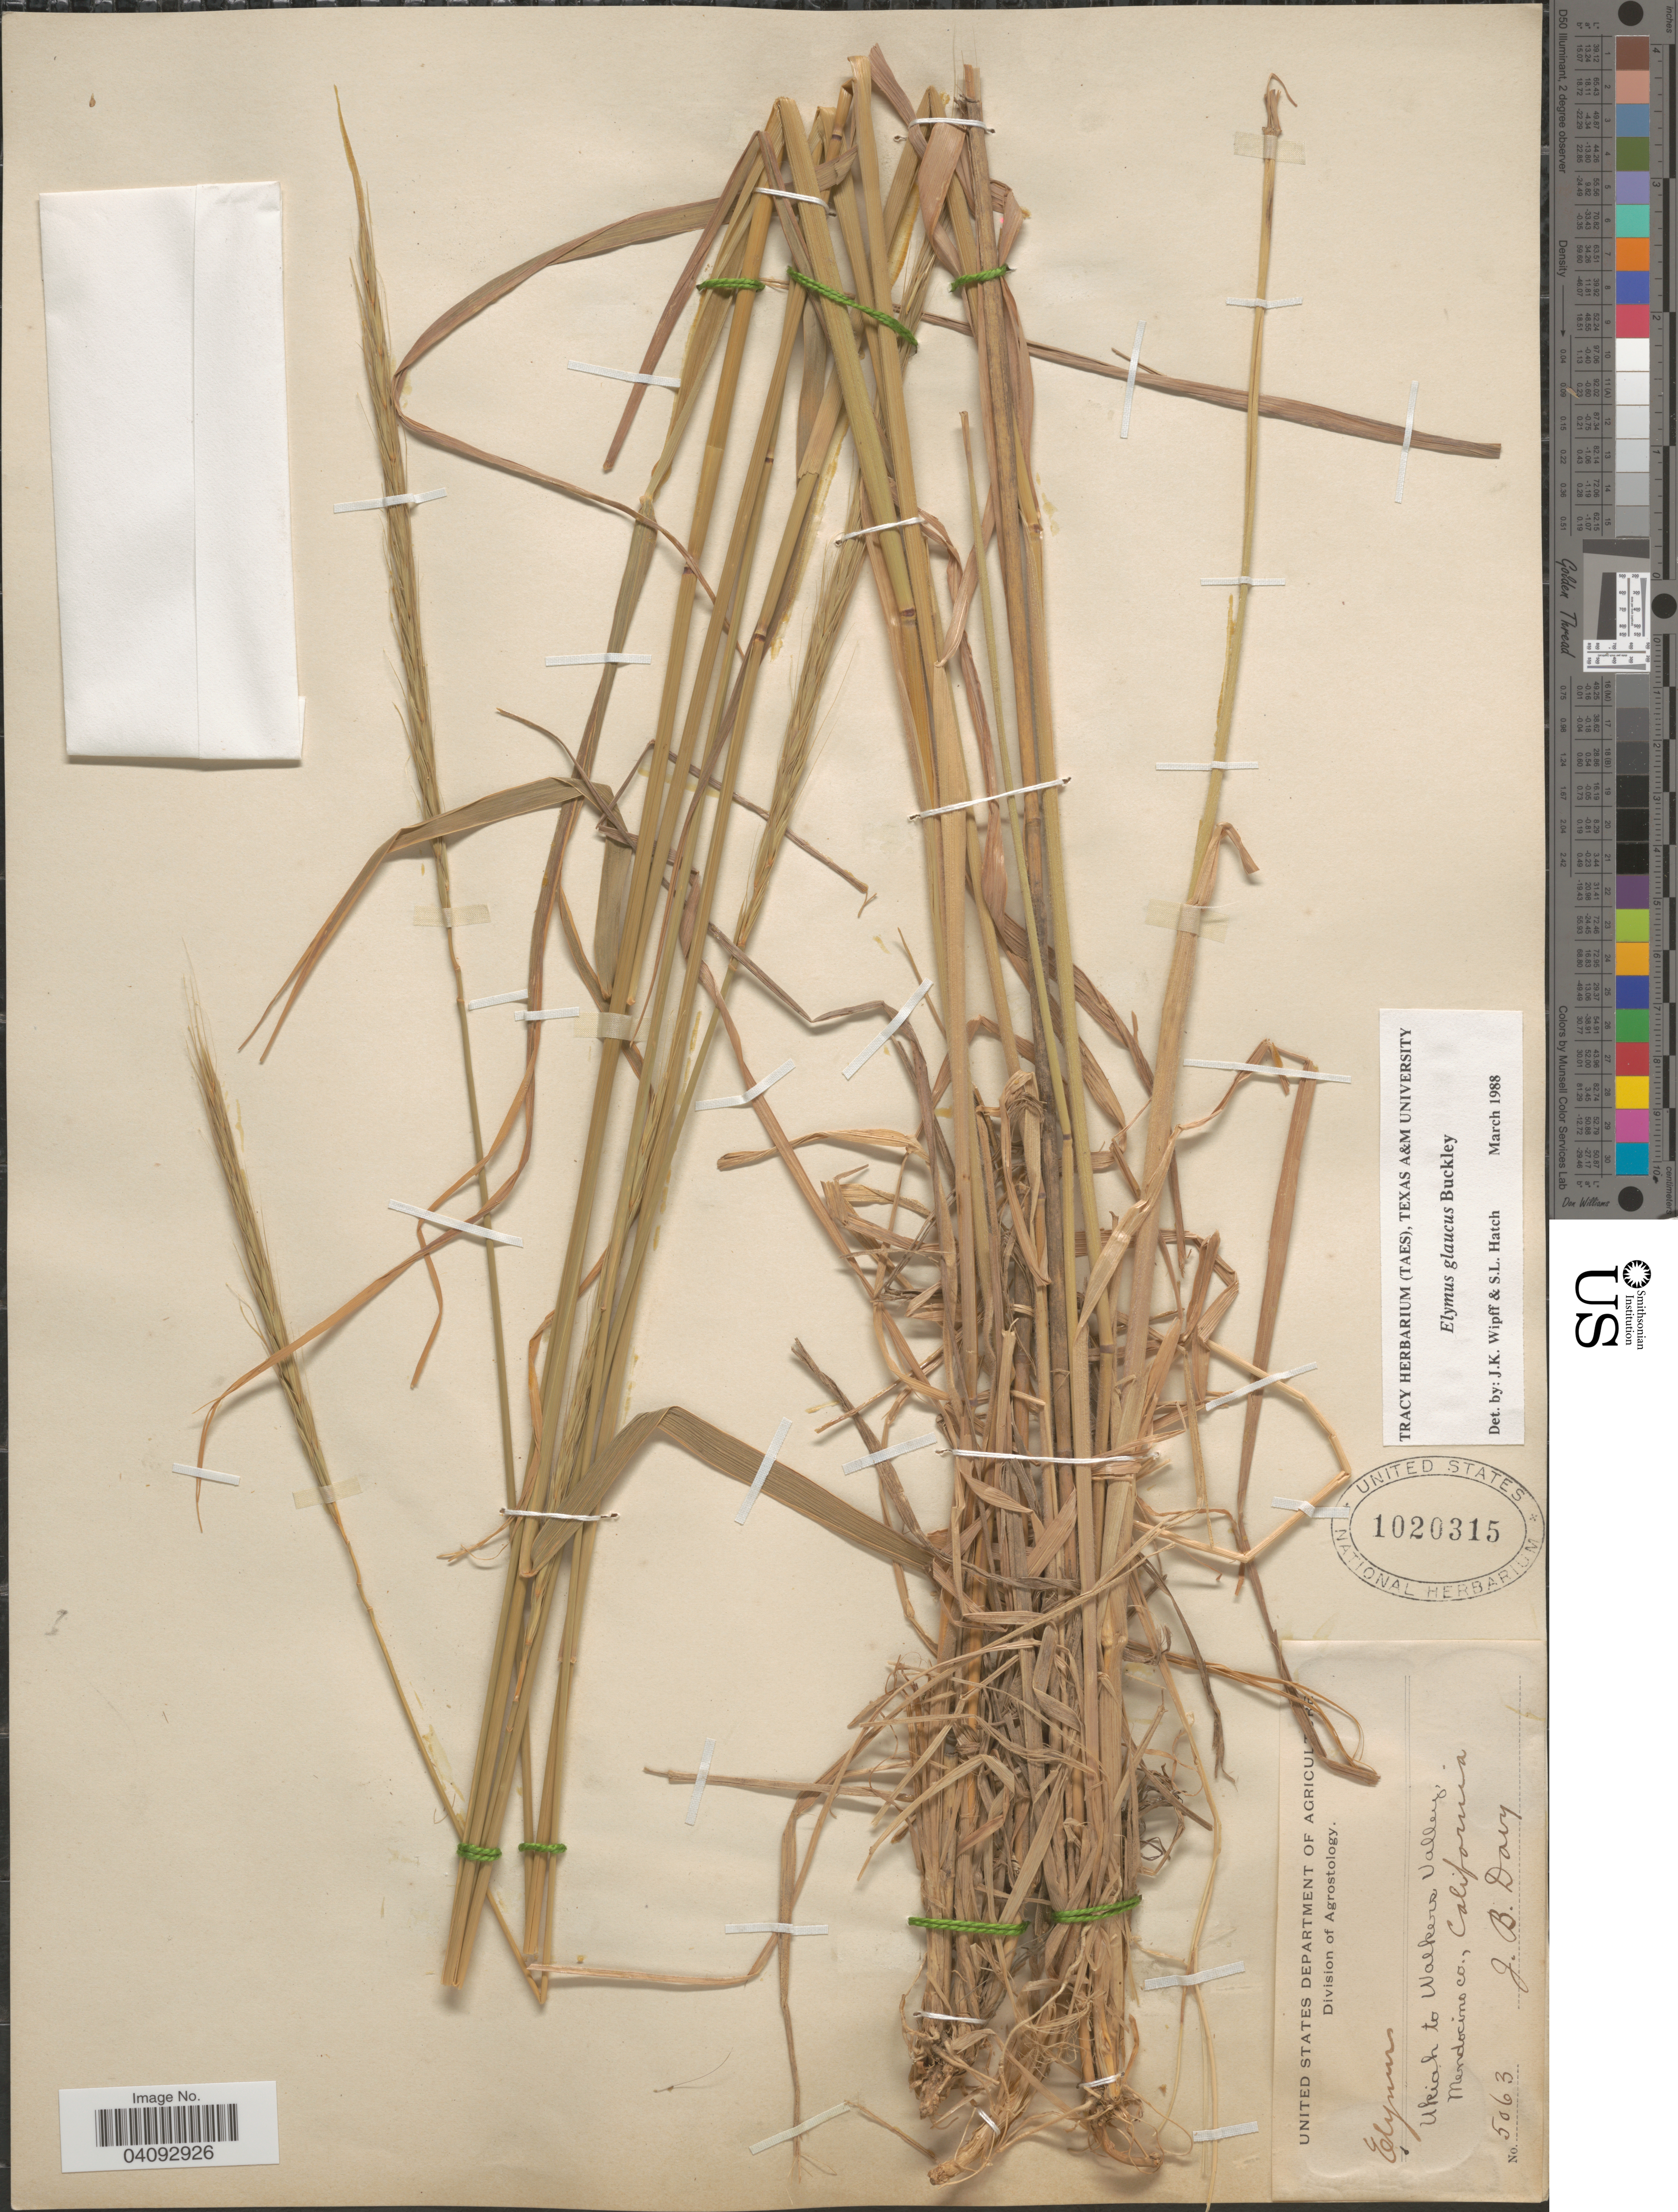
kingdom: Plantae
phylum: Tracheophyta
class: Liliopsida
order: Poales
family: Poaceae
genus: Elymus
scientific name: Elymus glaucus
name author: Buckley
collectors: J. Burtt Davy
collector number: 5063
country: United States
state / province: California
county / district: Mendocino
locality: Ukiah to Walkers Valley, Mendocino Co.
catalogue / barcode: US 1020315